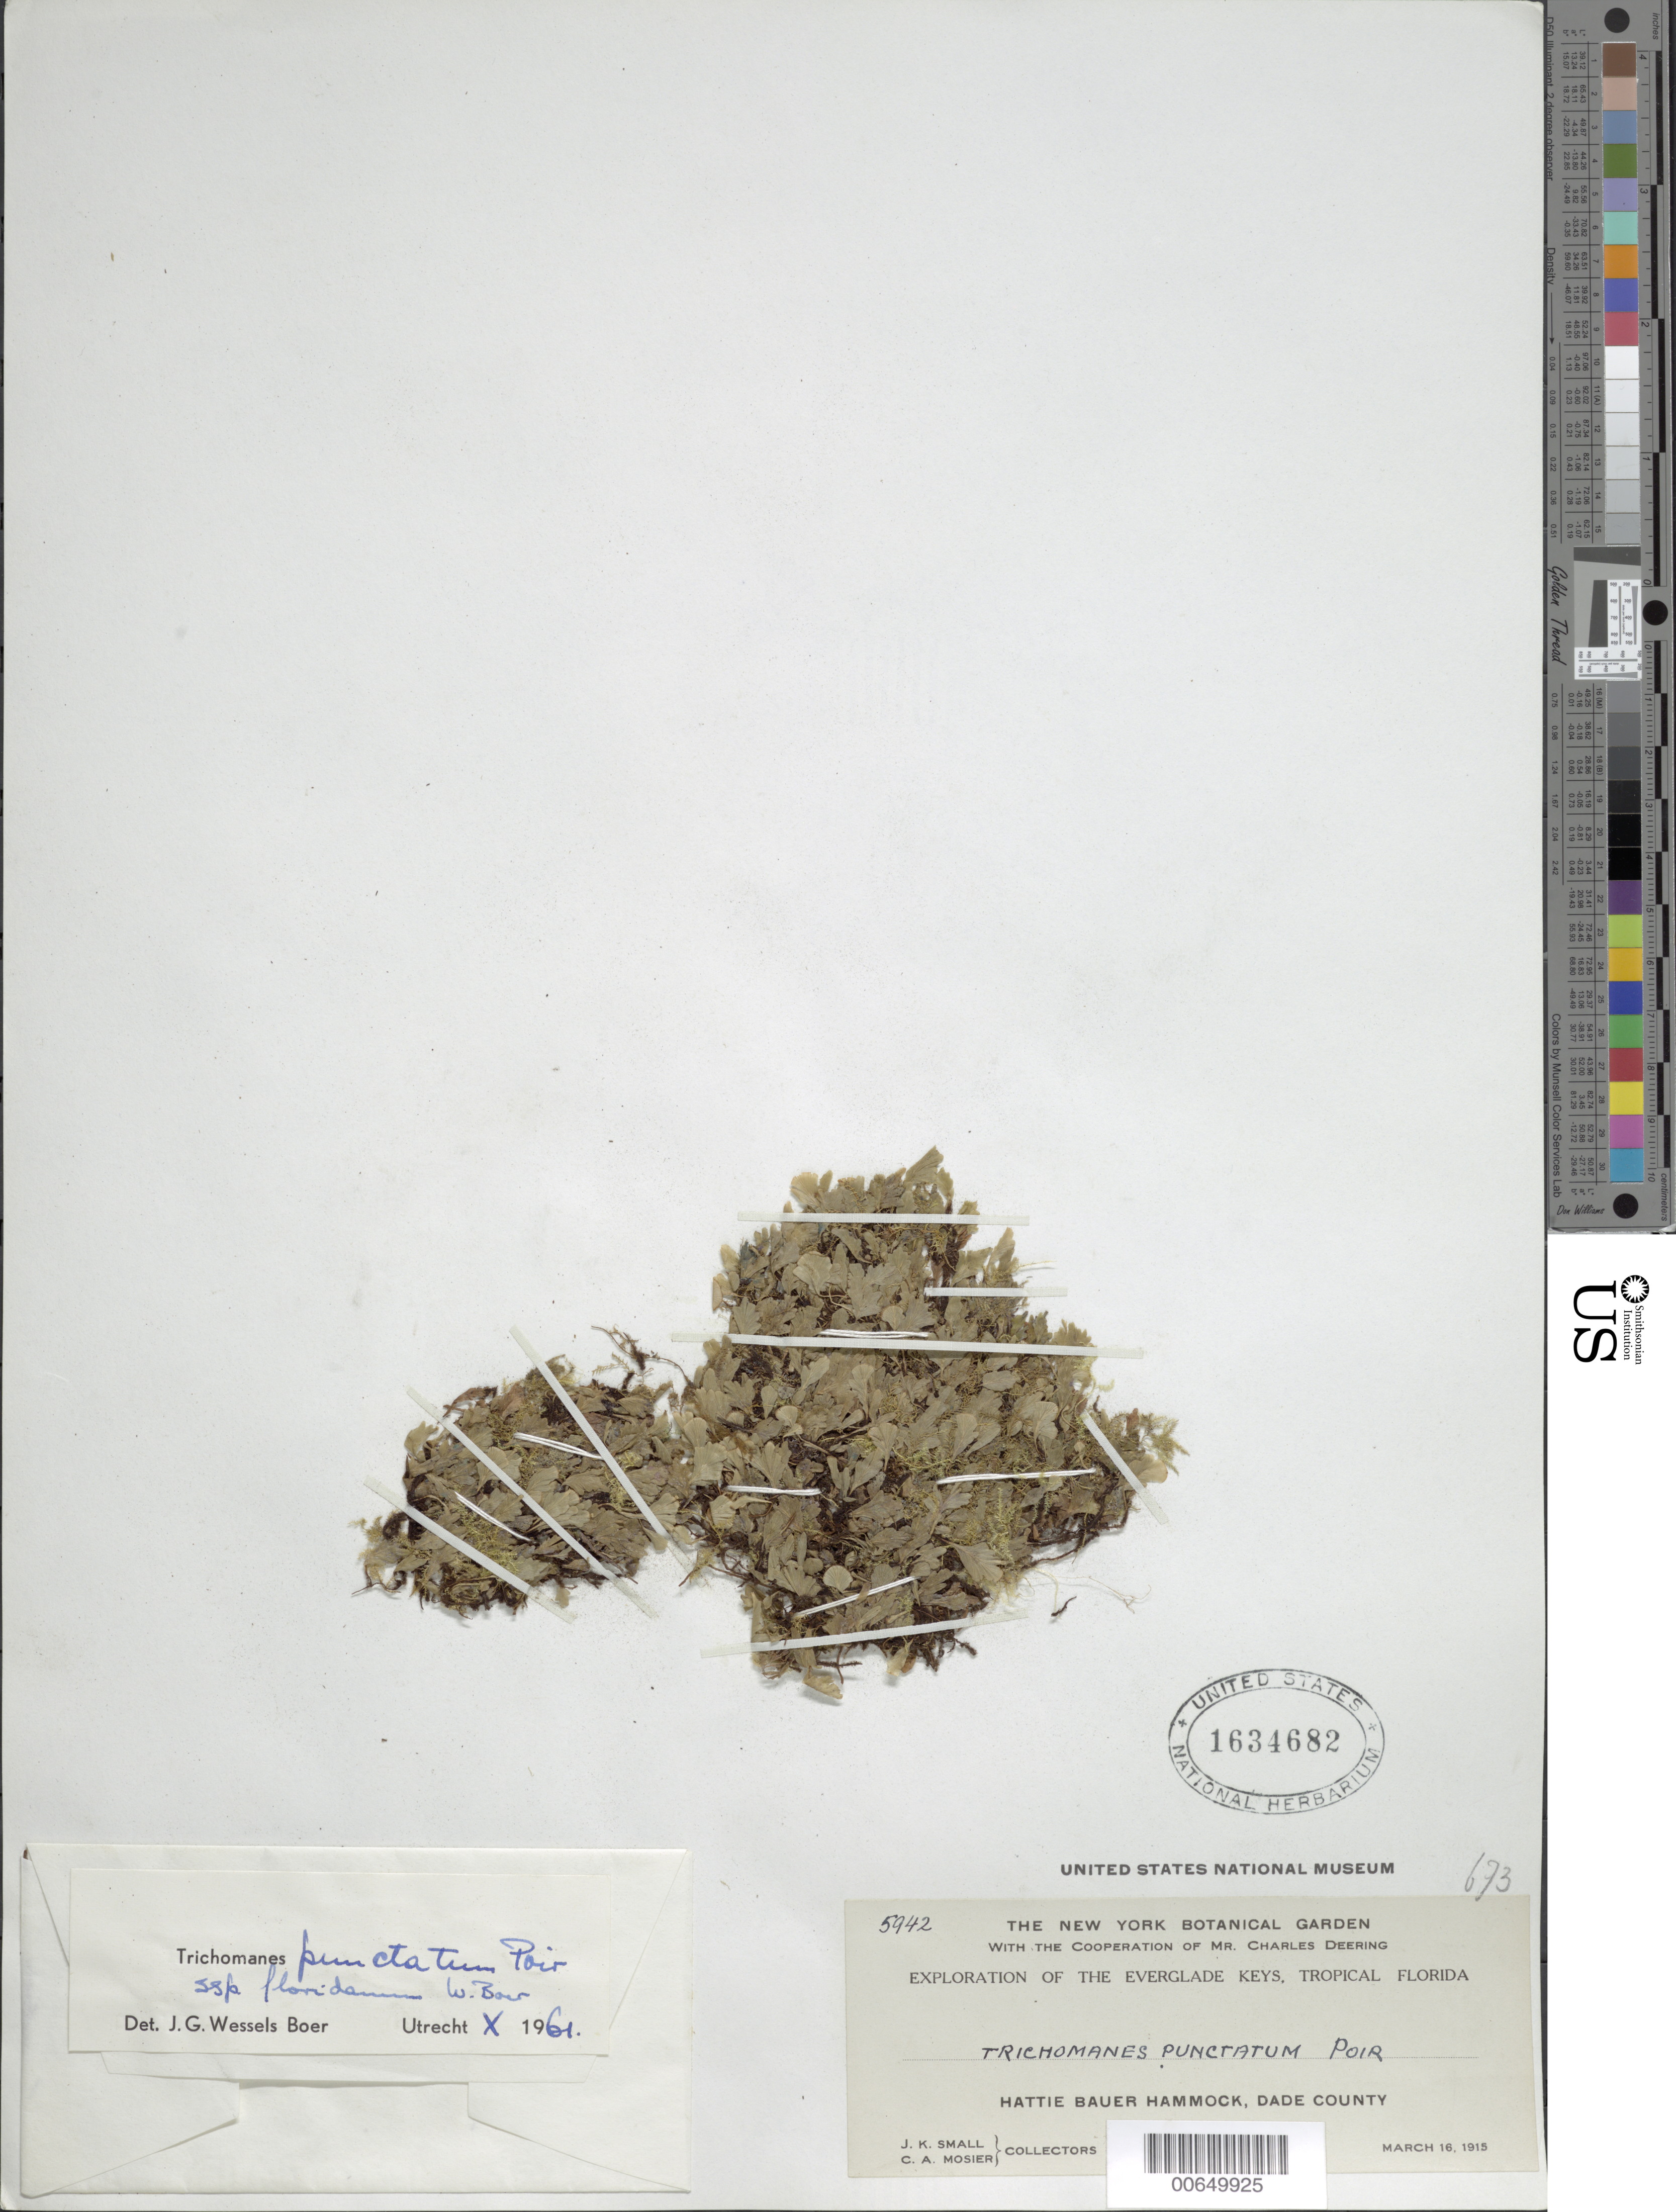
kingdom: Plantae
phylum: Tracheophyta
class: Polypodiopsida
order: Hymenophyllales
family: Hymenophyllaceae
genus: Didymoglossum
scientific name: Didymoglossum punctatum subsp. floridanum comb. nov., ined 2015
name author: (Poir.) Desv.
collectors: J. K. Small & C. A. Mosier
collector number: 5942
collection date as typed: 16 Mar 1915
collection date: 1915-03-16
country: United States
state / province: Florida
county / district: Dade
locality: Hattie Bauer Hammock.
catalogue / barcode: US 1634682